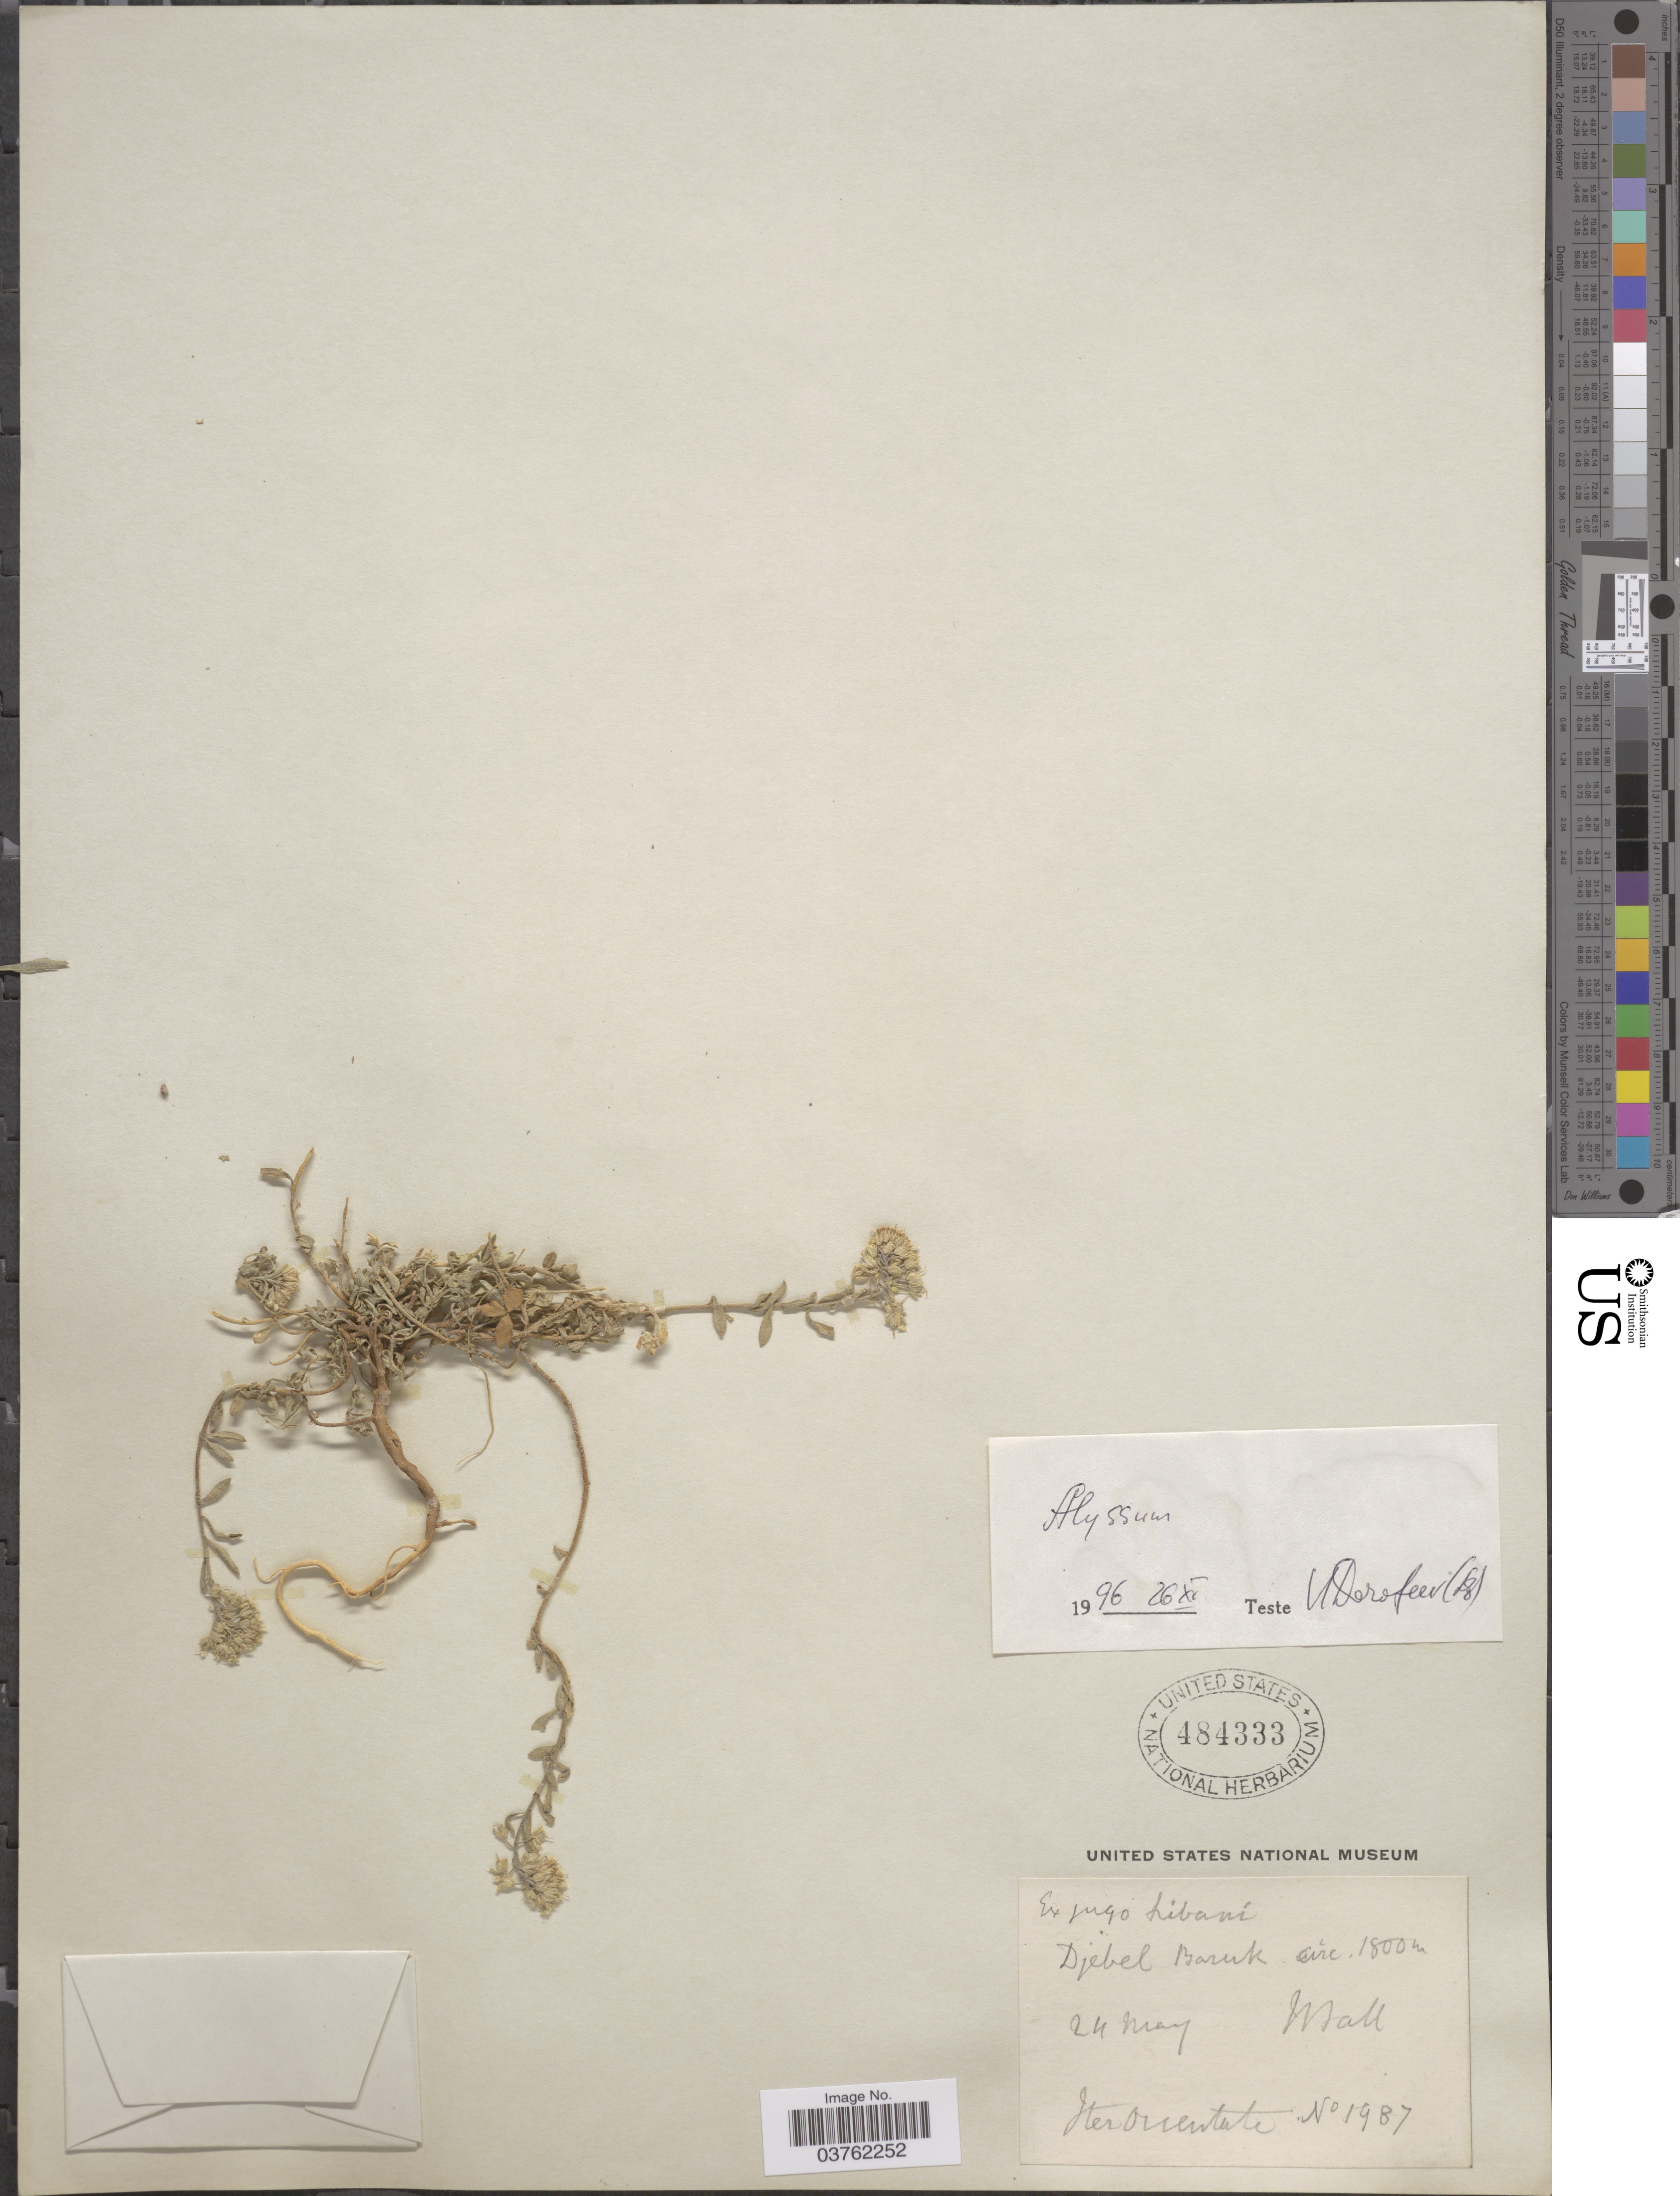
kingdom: Plantae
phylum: Tracheophyta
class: Magnoliopsida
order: Brassicales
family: Brassicaceae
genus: Alyssum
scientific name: Alyssum sp.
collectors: J. Ball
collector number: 1987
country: Lebanon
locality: Ex jugo Libani Djebel Baruk. Iter orientale.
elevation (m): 1800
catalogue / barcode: US 484333